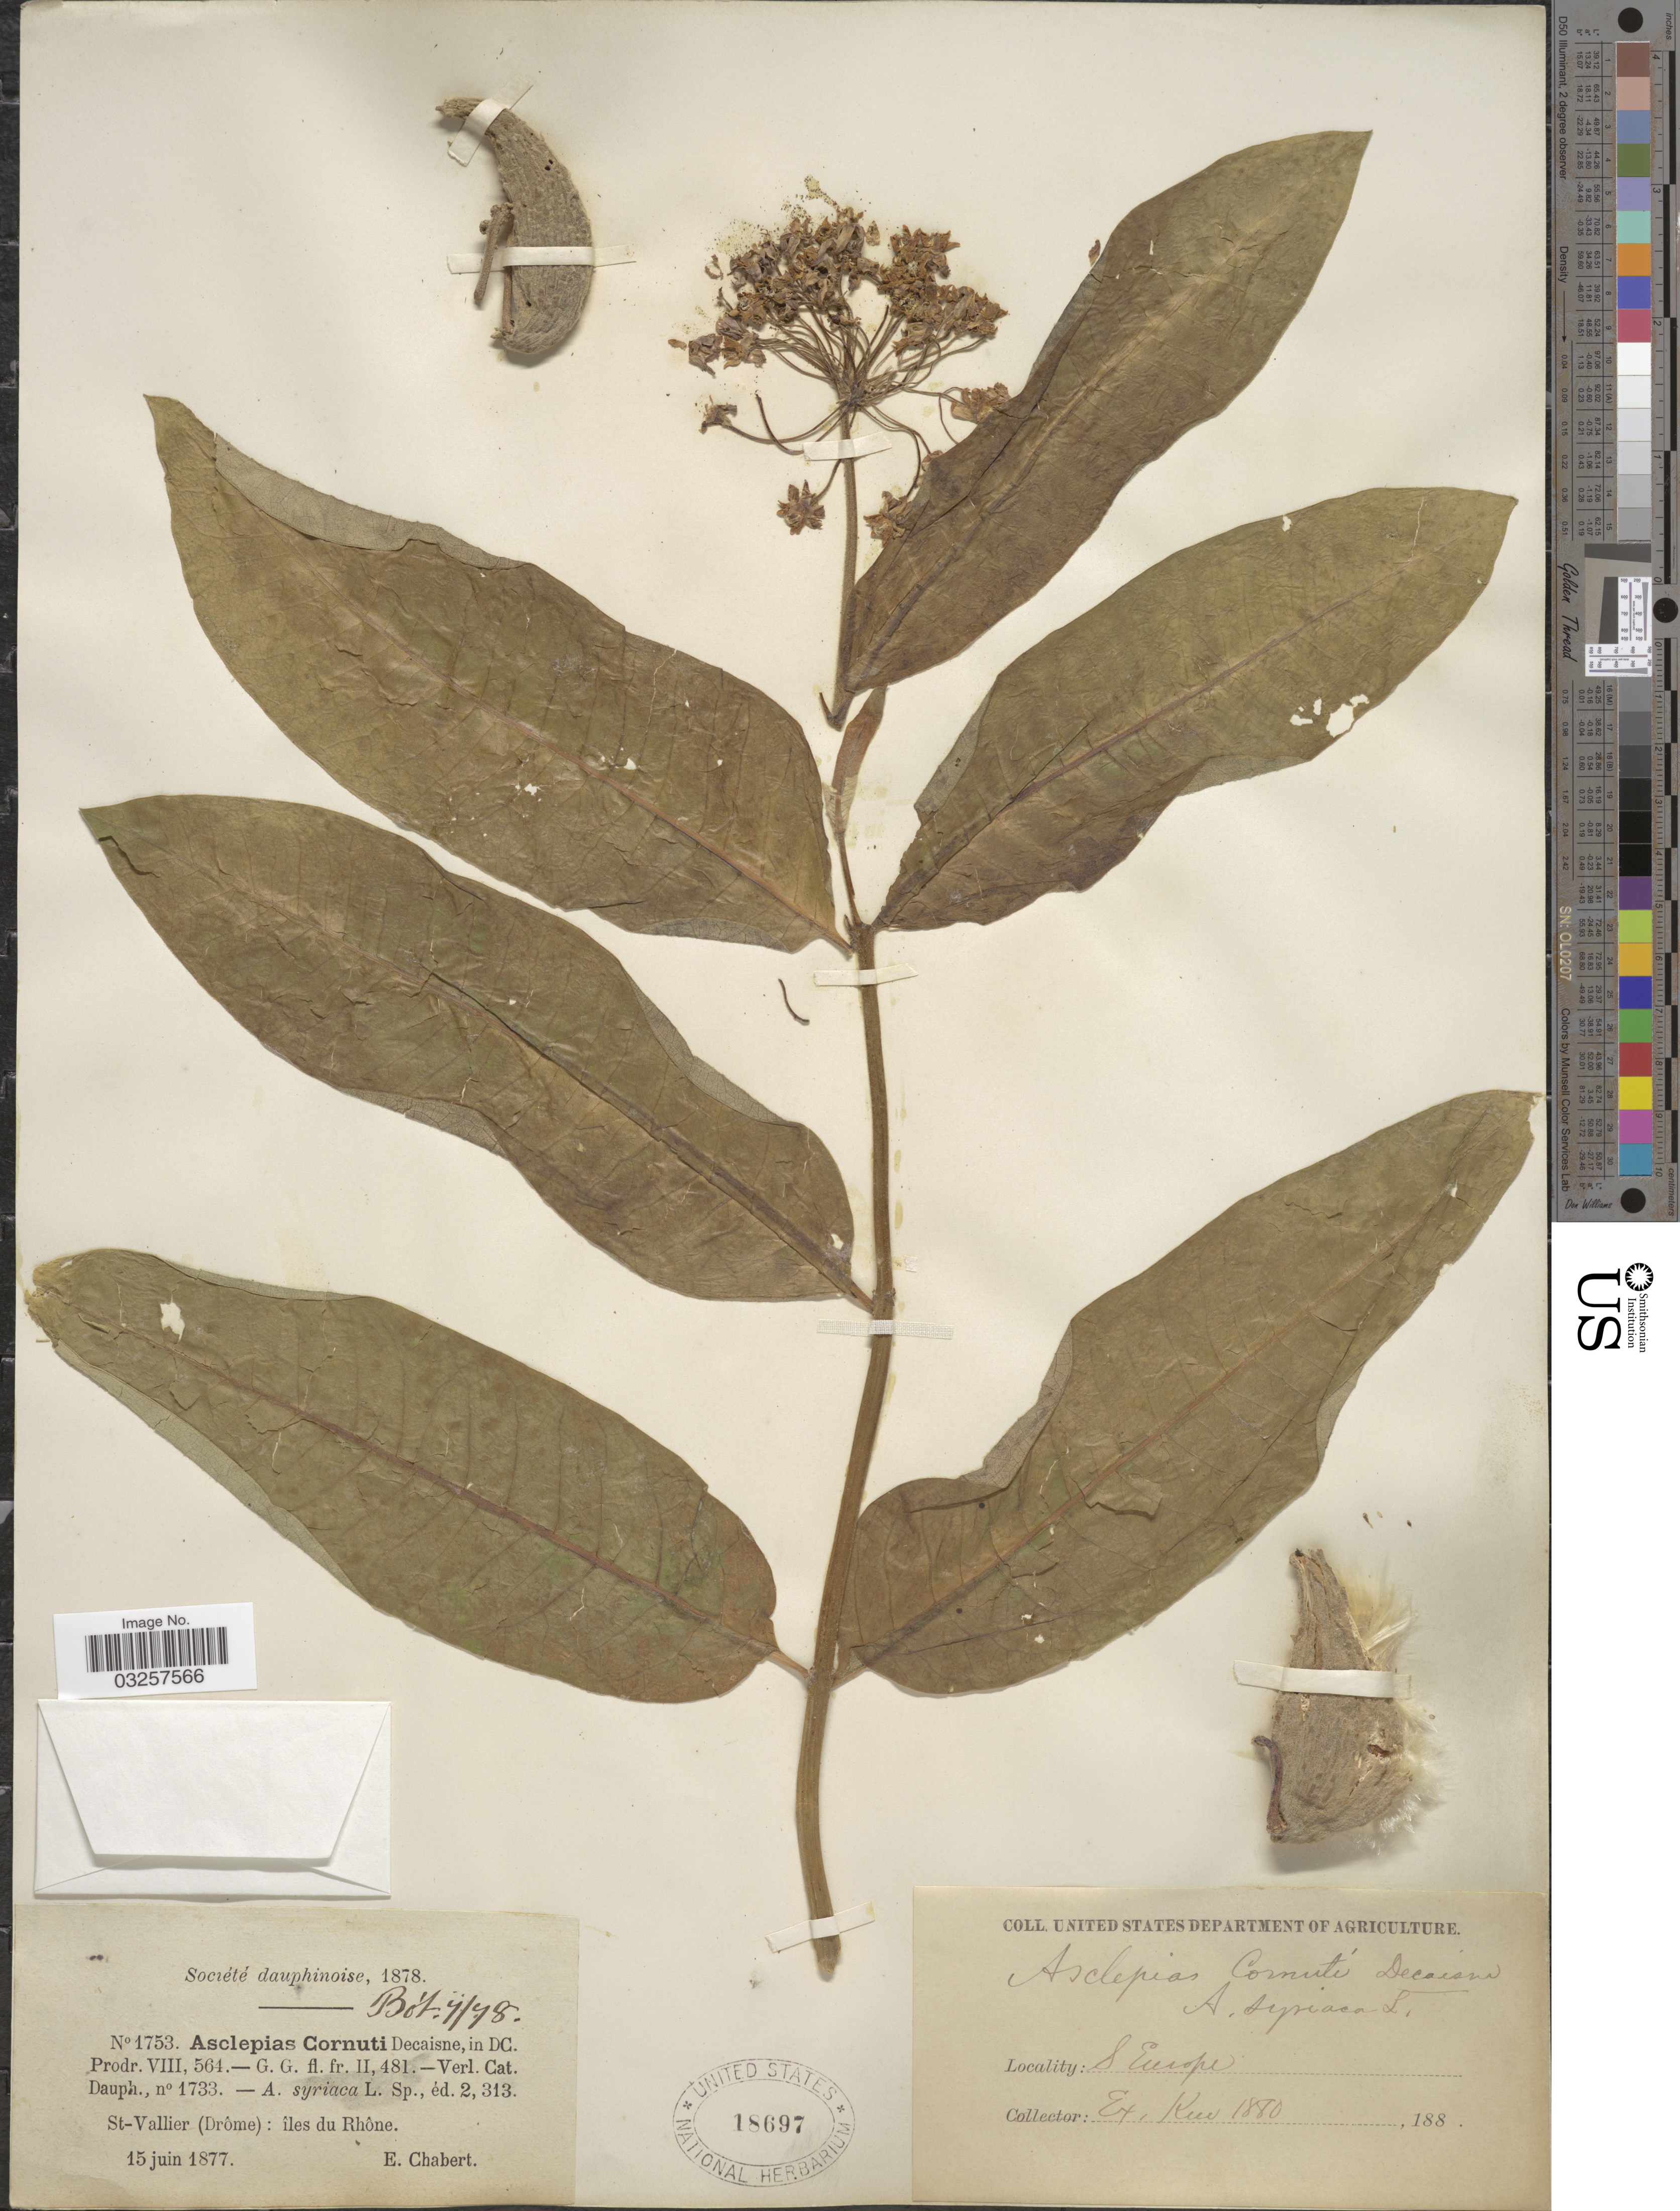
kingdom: Plantae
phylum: Tracheophyta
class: Magnoliopsida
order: Gentianales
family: Apocynaceae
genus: Asclepias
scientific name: Asclepias cornuti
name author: Decne.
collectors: Chabert, E.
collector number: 1753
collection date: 1877-06-15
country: France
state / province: Auvergne-Rhône-Alpes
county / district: Drôme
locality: St-Vallier (Drôme): îles du Rhône. S. Europe.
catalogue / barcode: US 18697